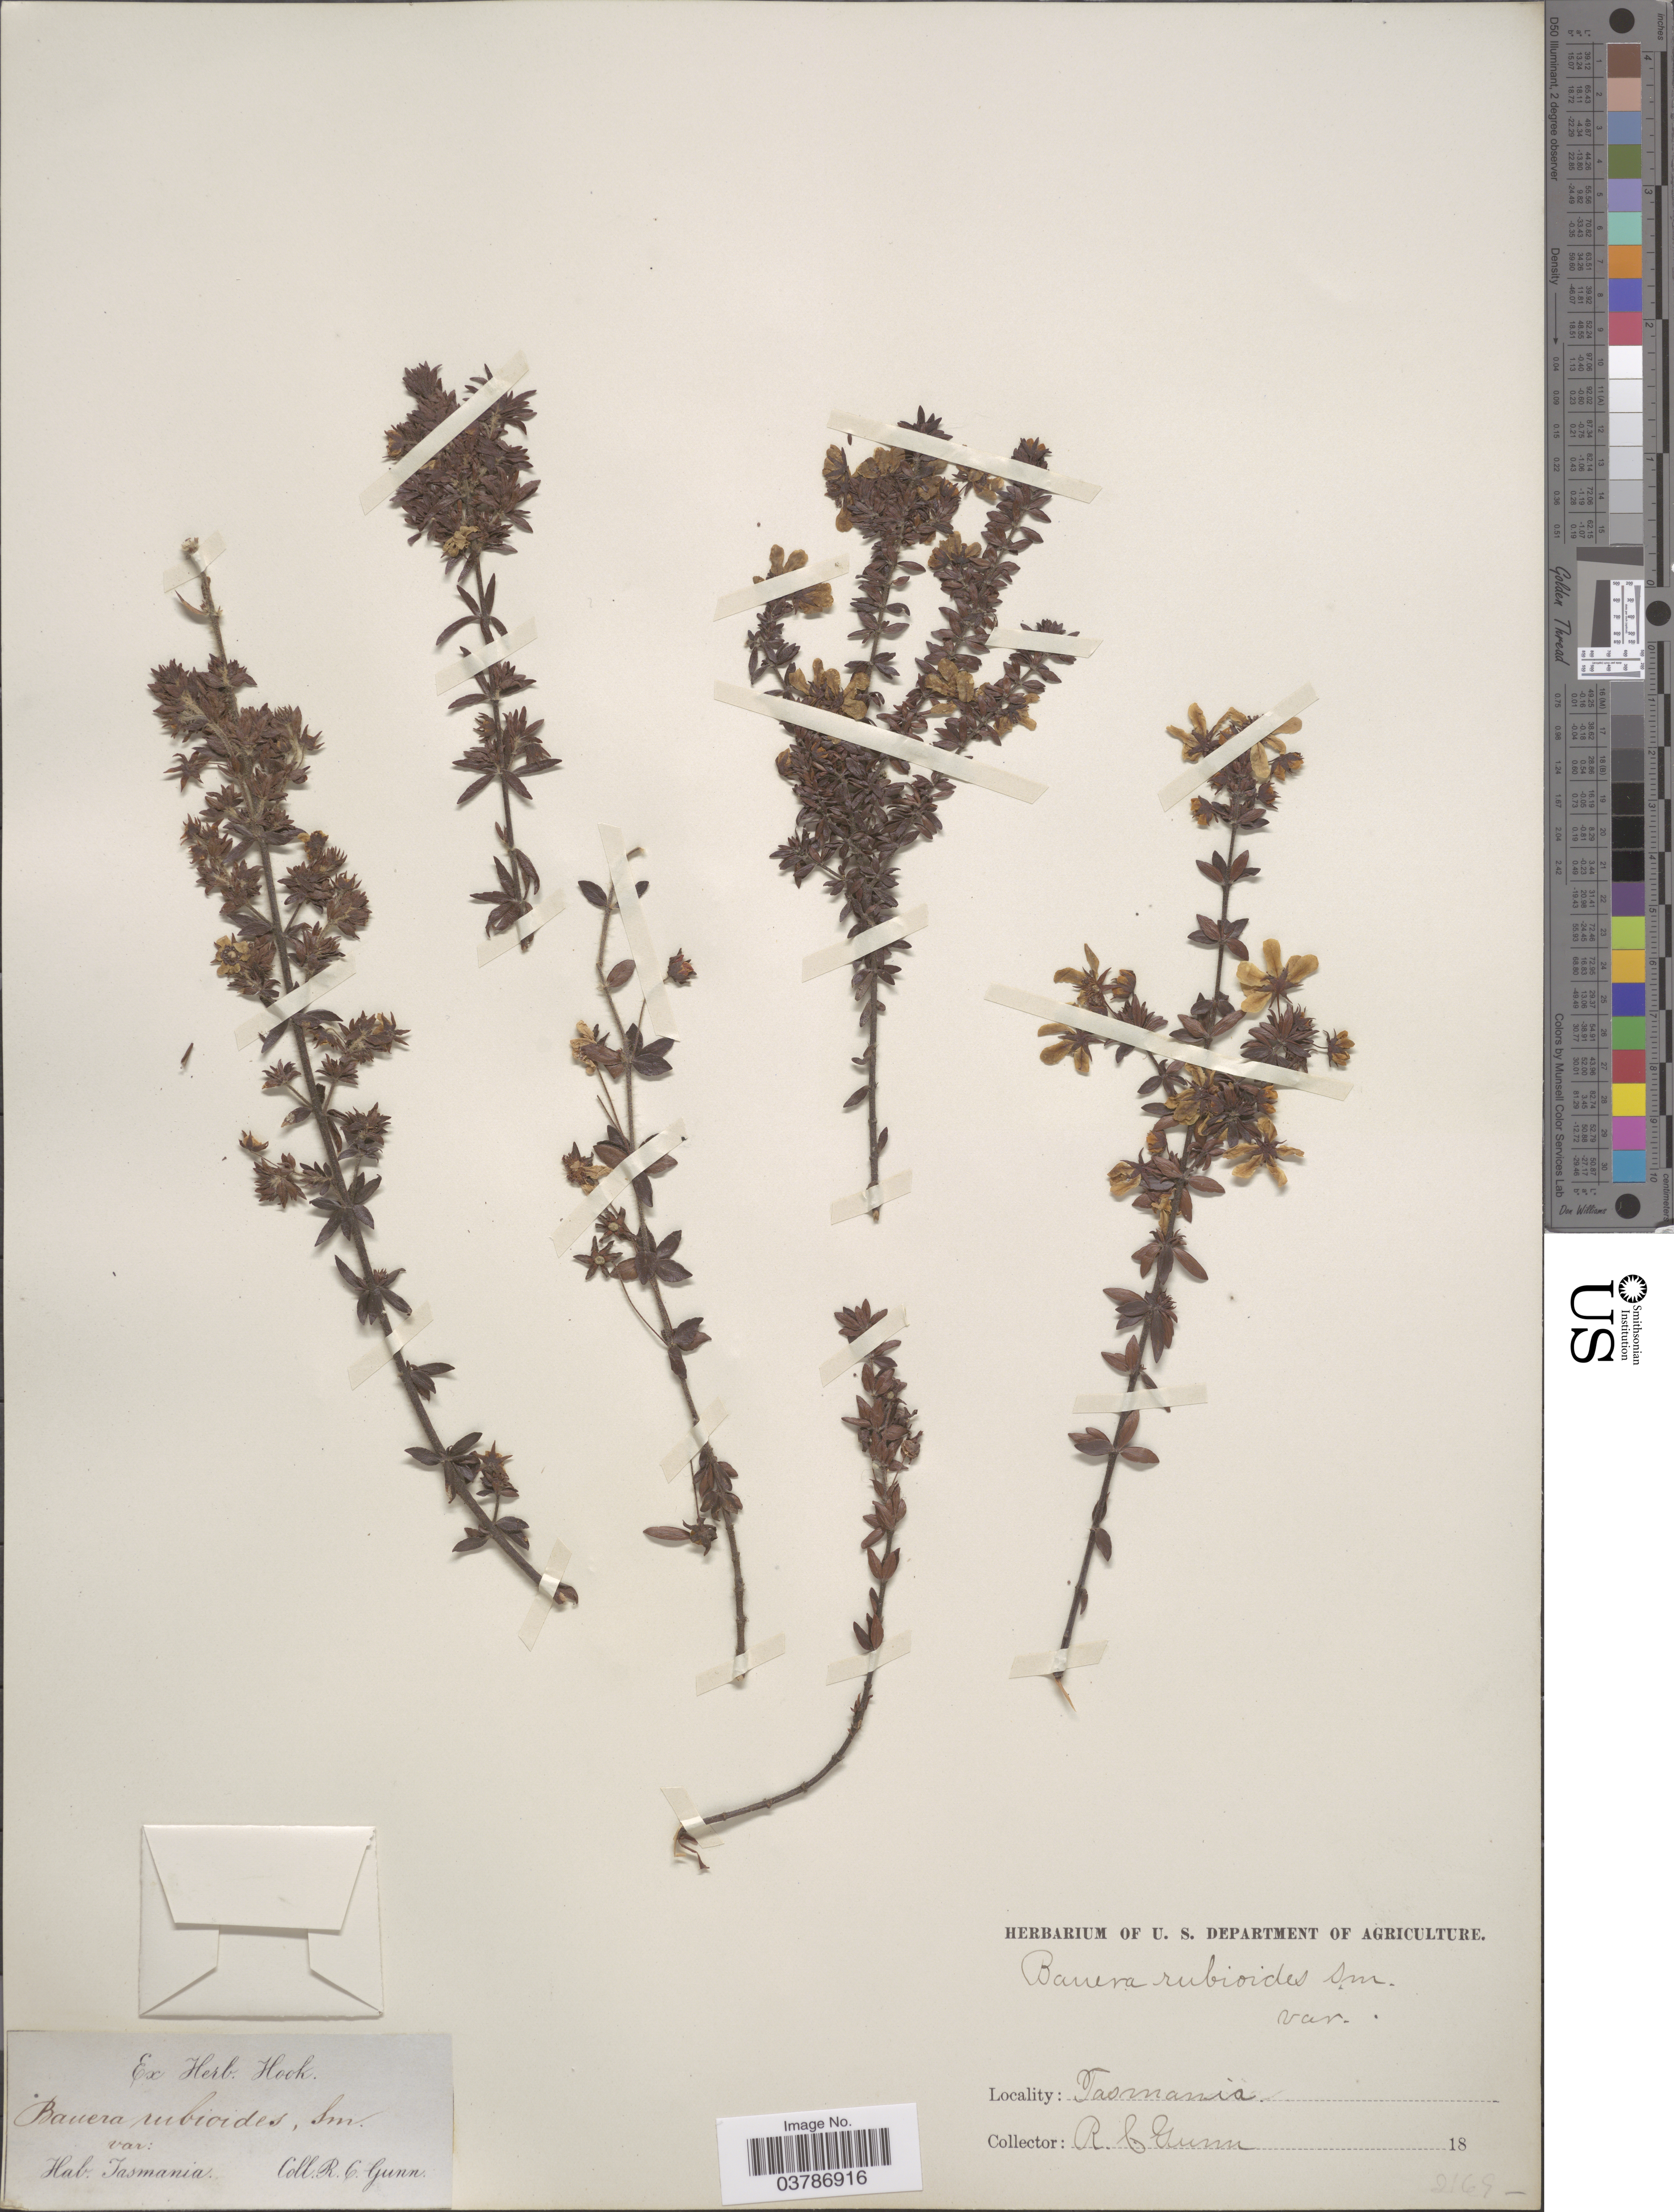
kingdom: Plantae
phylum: Tracheophyta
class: Magnoliopsida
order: Oxalidales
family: Cunoniaceae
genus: Bauera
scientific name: Bauera rubioides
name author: Andrews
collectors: R. Gunn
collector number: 2169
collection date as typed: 18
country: Australia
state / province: Tasmania